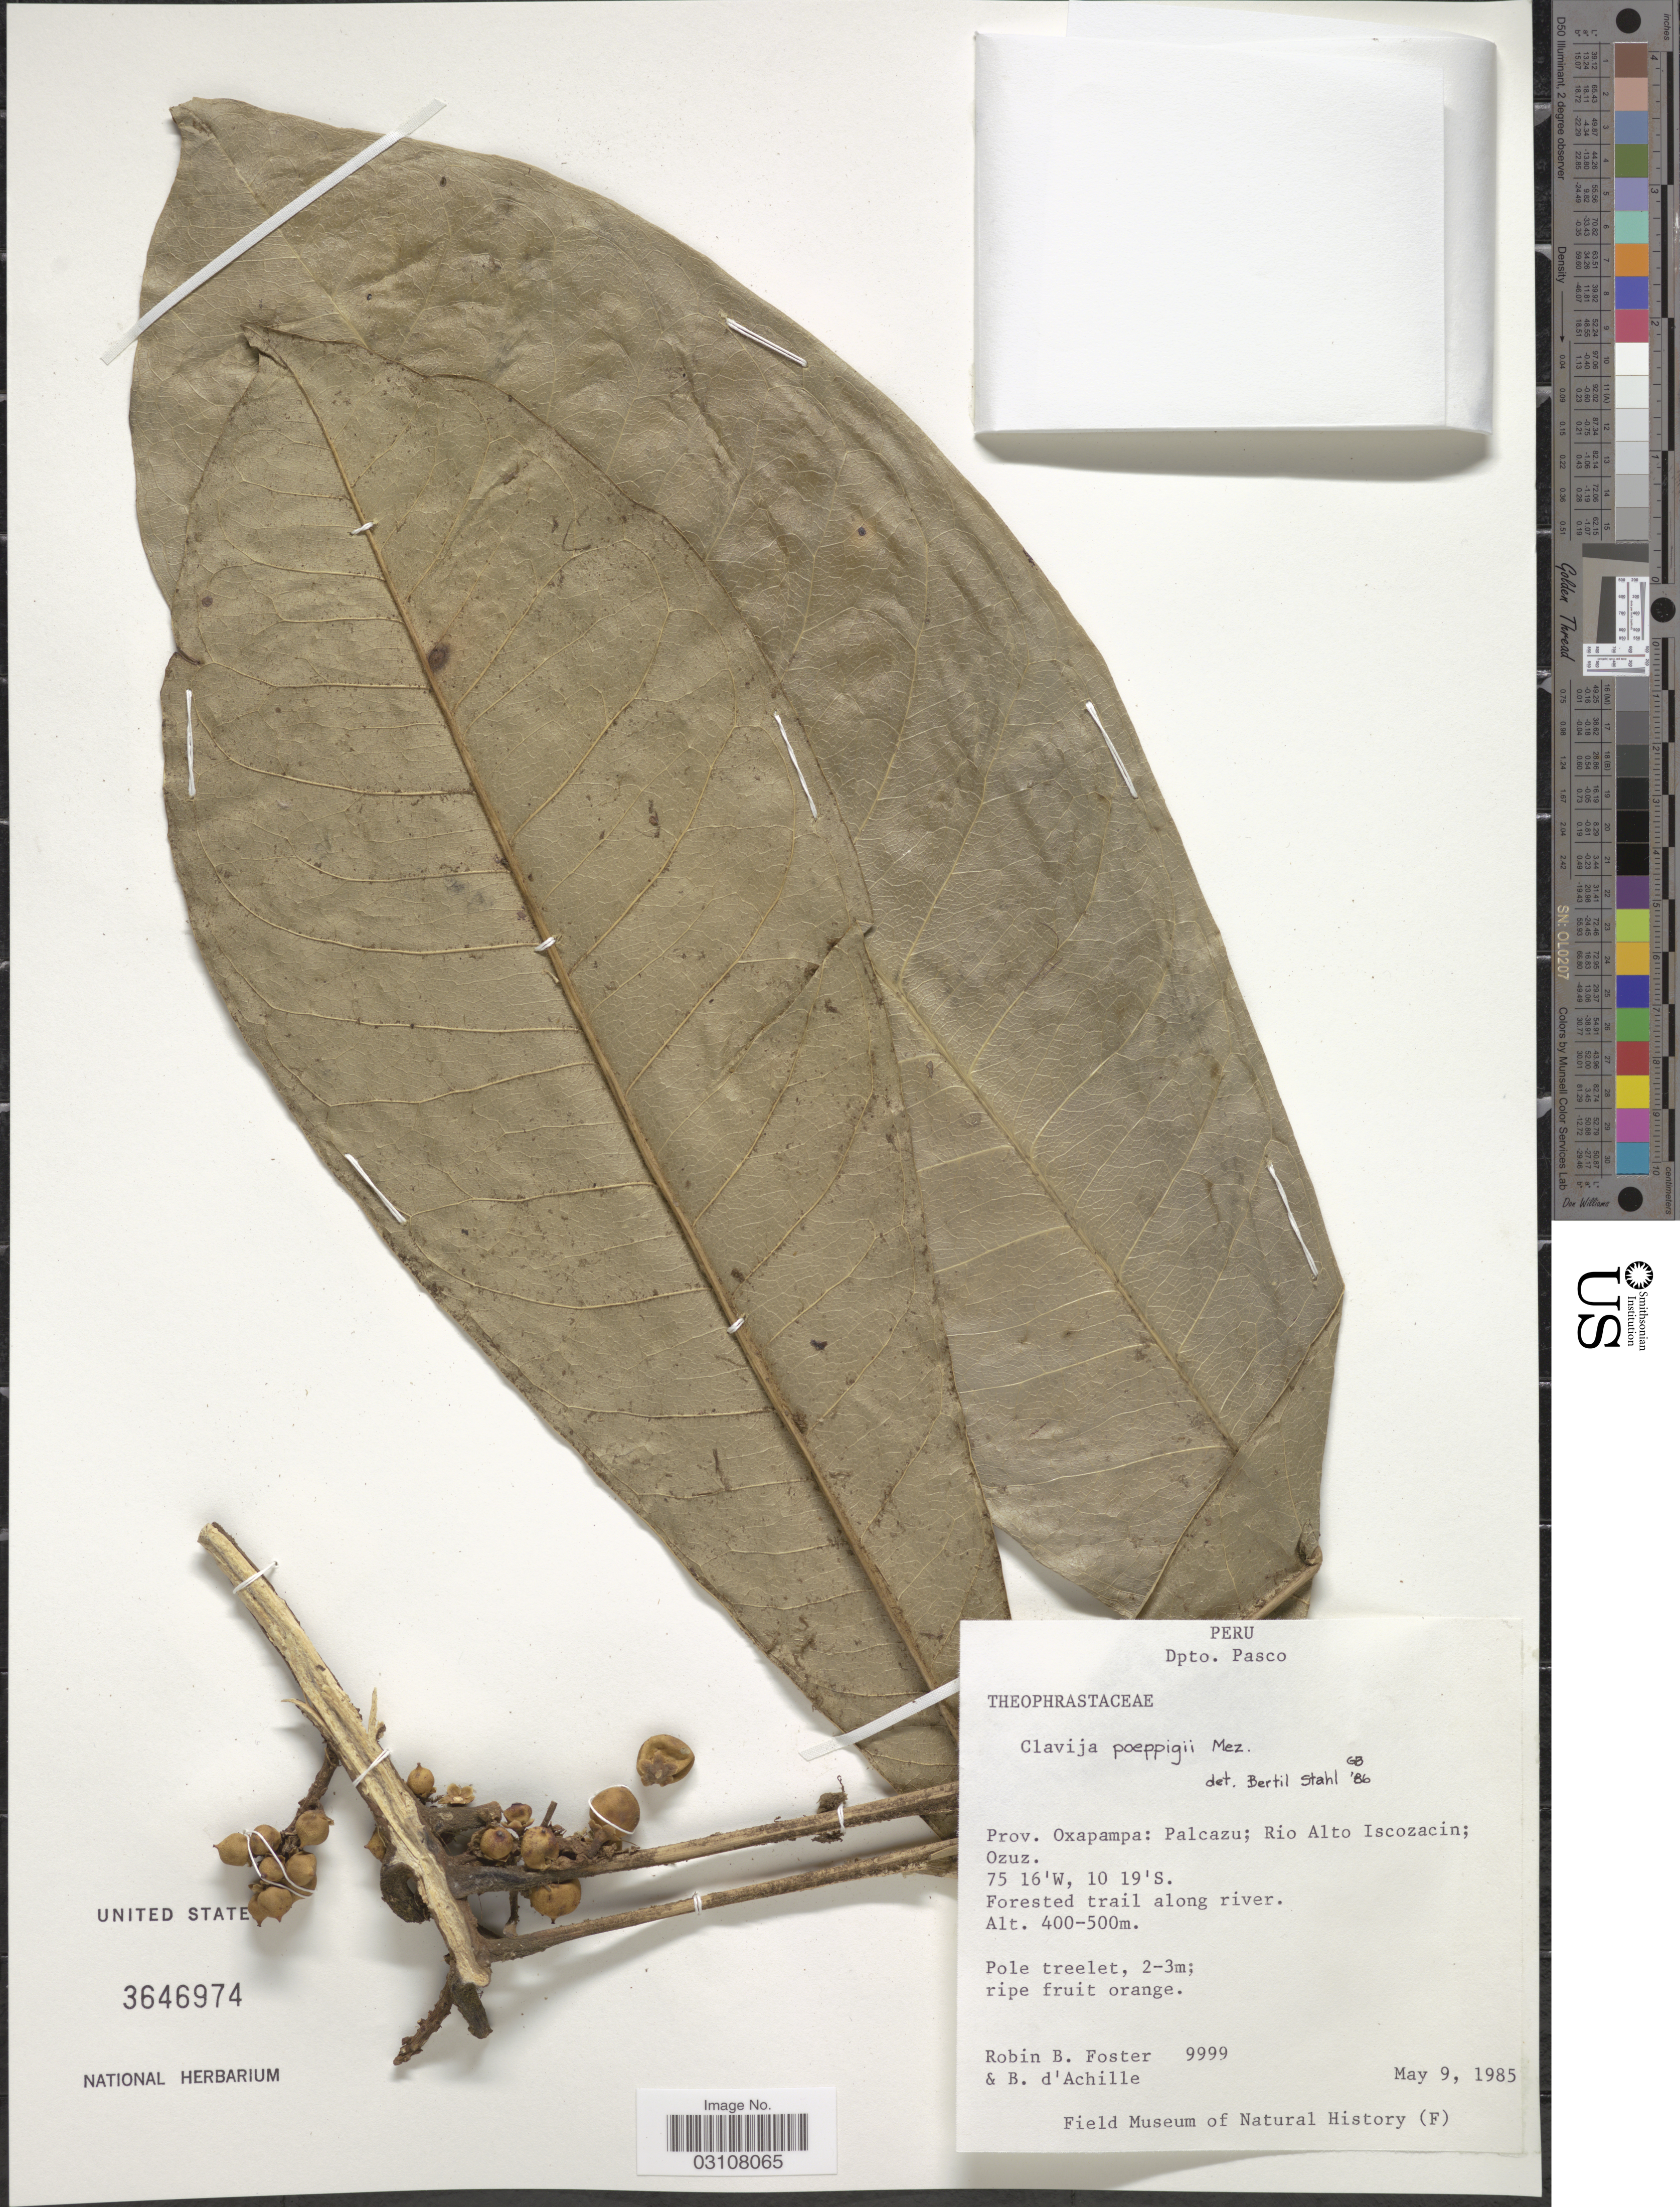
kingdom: Plantae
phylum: Tracheophyta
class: Magnoliopsida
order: Ericales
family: Primulaceae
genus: Clavija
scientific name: Clavija poeppigii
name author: Mez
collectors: R. B. Foster & B. d'Achille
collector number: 9999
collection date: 1985-05-09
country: Peru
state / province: Pasco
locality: Dpto. Pasco, Prov. Oxapampa: Palcazu; Rio Alto Iscozacin; Ozuz.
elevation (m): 400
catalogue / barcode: US 3646974